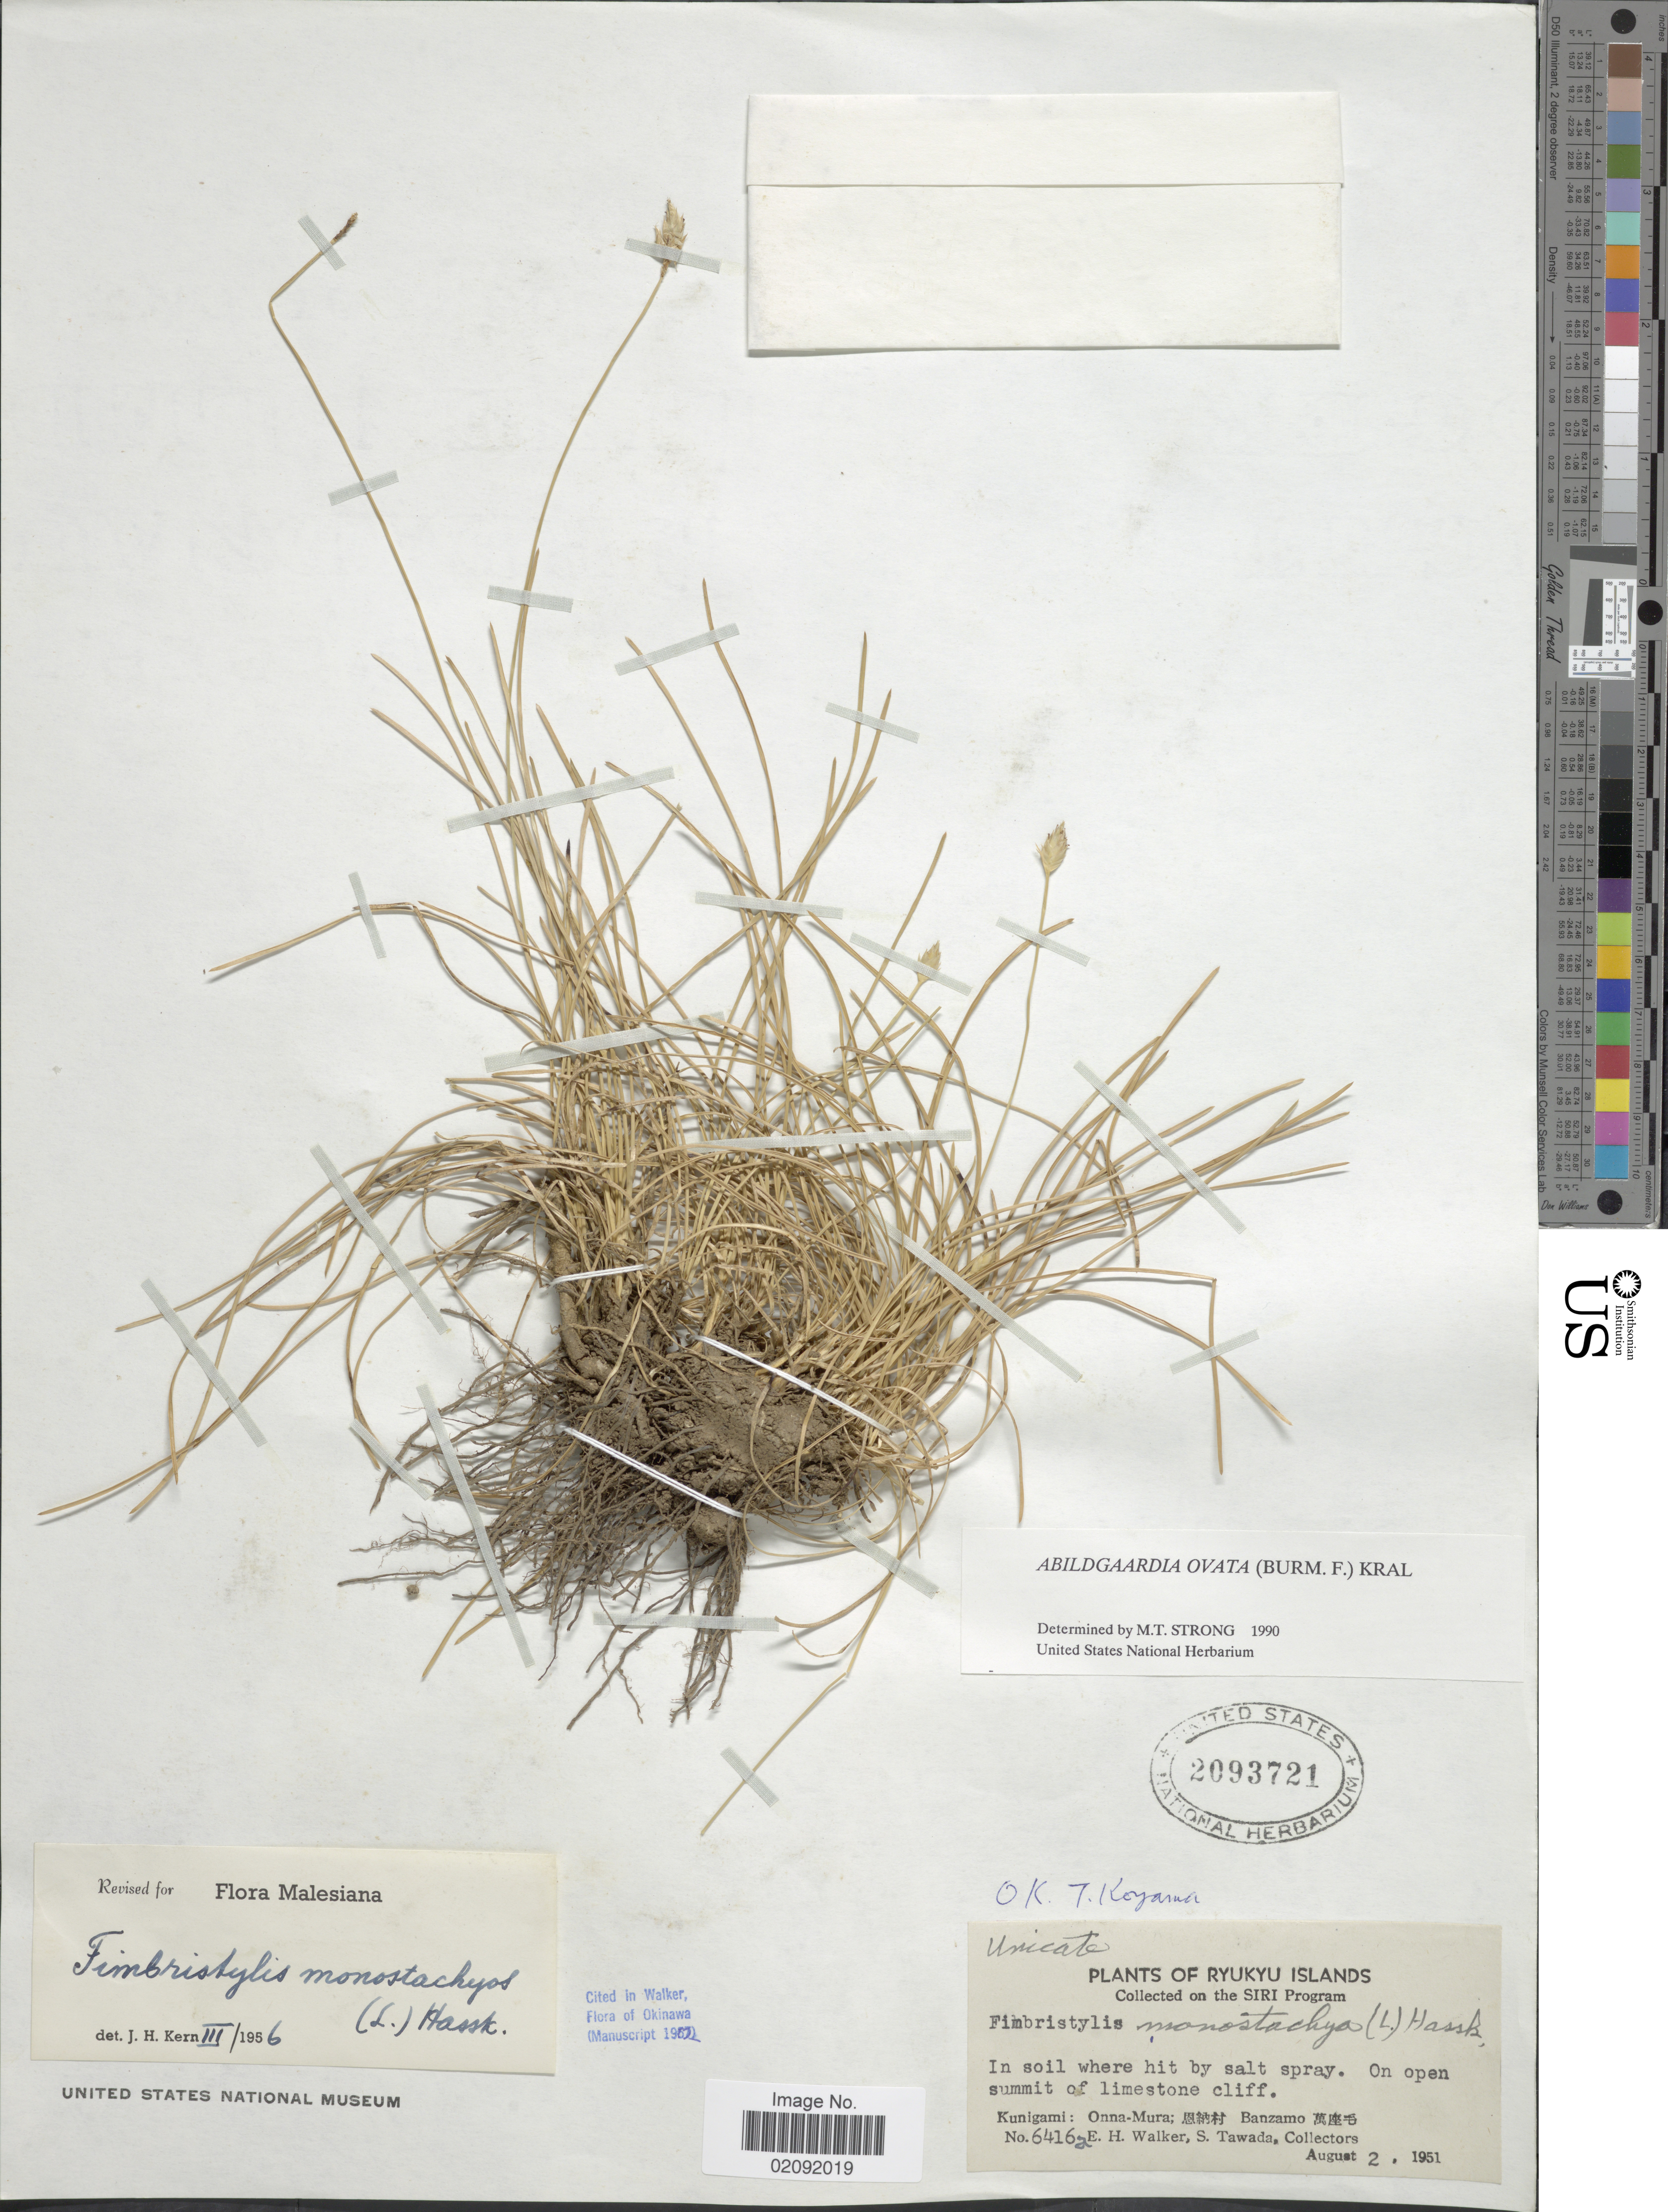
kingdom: Plantae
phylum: Tracheophyta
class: Liliopsida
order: Poales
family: Cyperaceae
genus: Abildgaardia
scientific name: Abildgaardia ovata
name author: (Burm. f.) Kral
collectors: E. H. Walker & S. Tawada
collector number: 64162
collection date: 1951-08-02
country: Japan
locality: Ryukyu Islands, on open summit, Kunigami: Onna-Mura; Banzamo.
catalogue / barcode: US 2093721